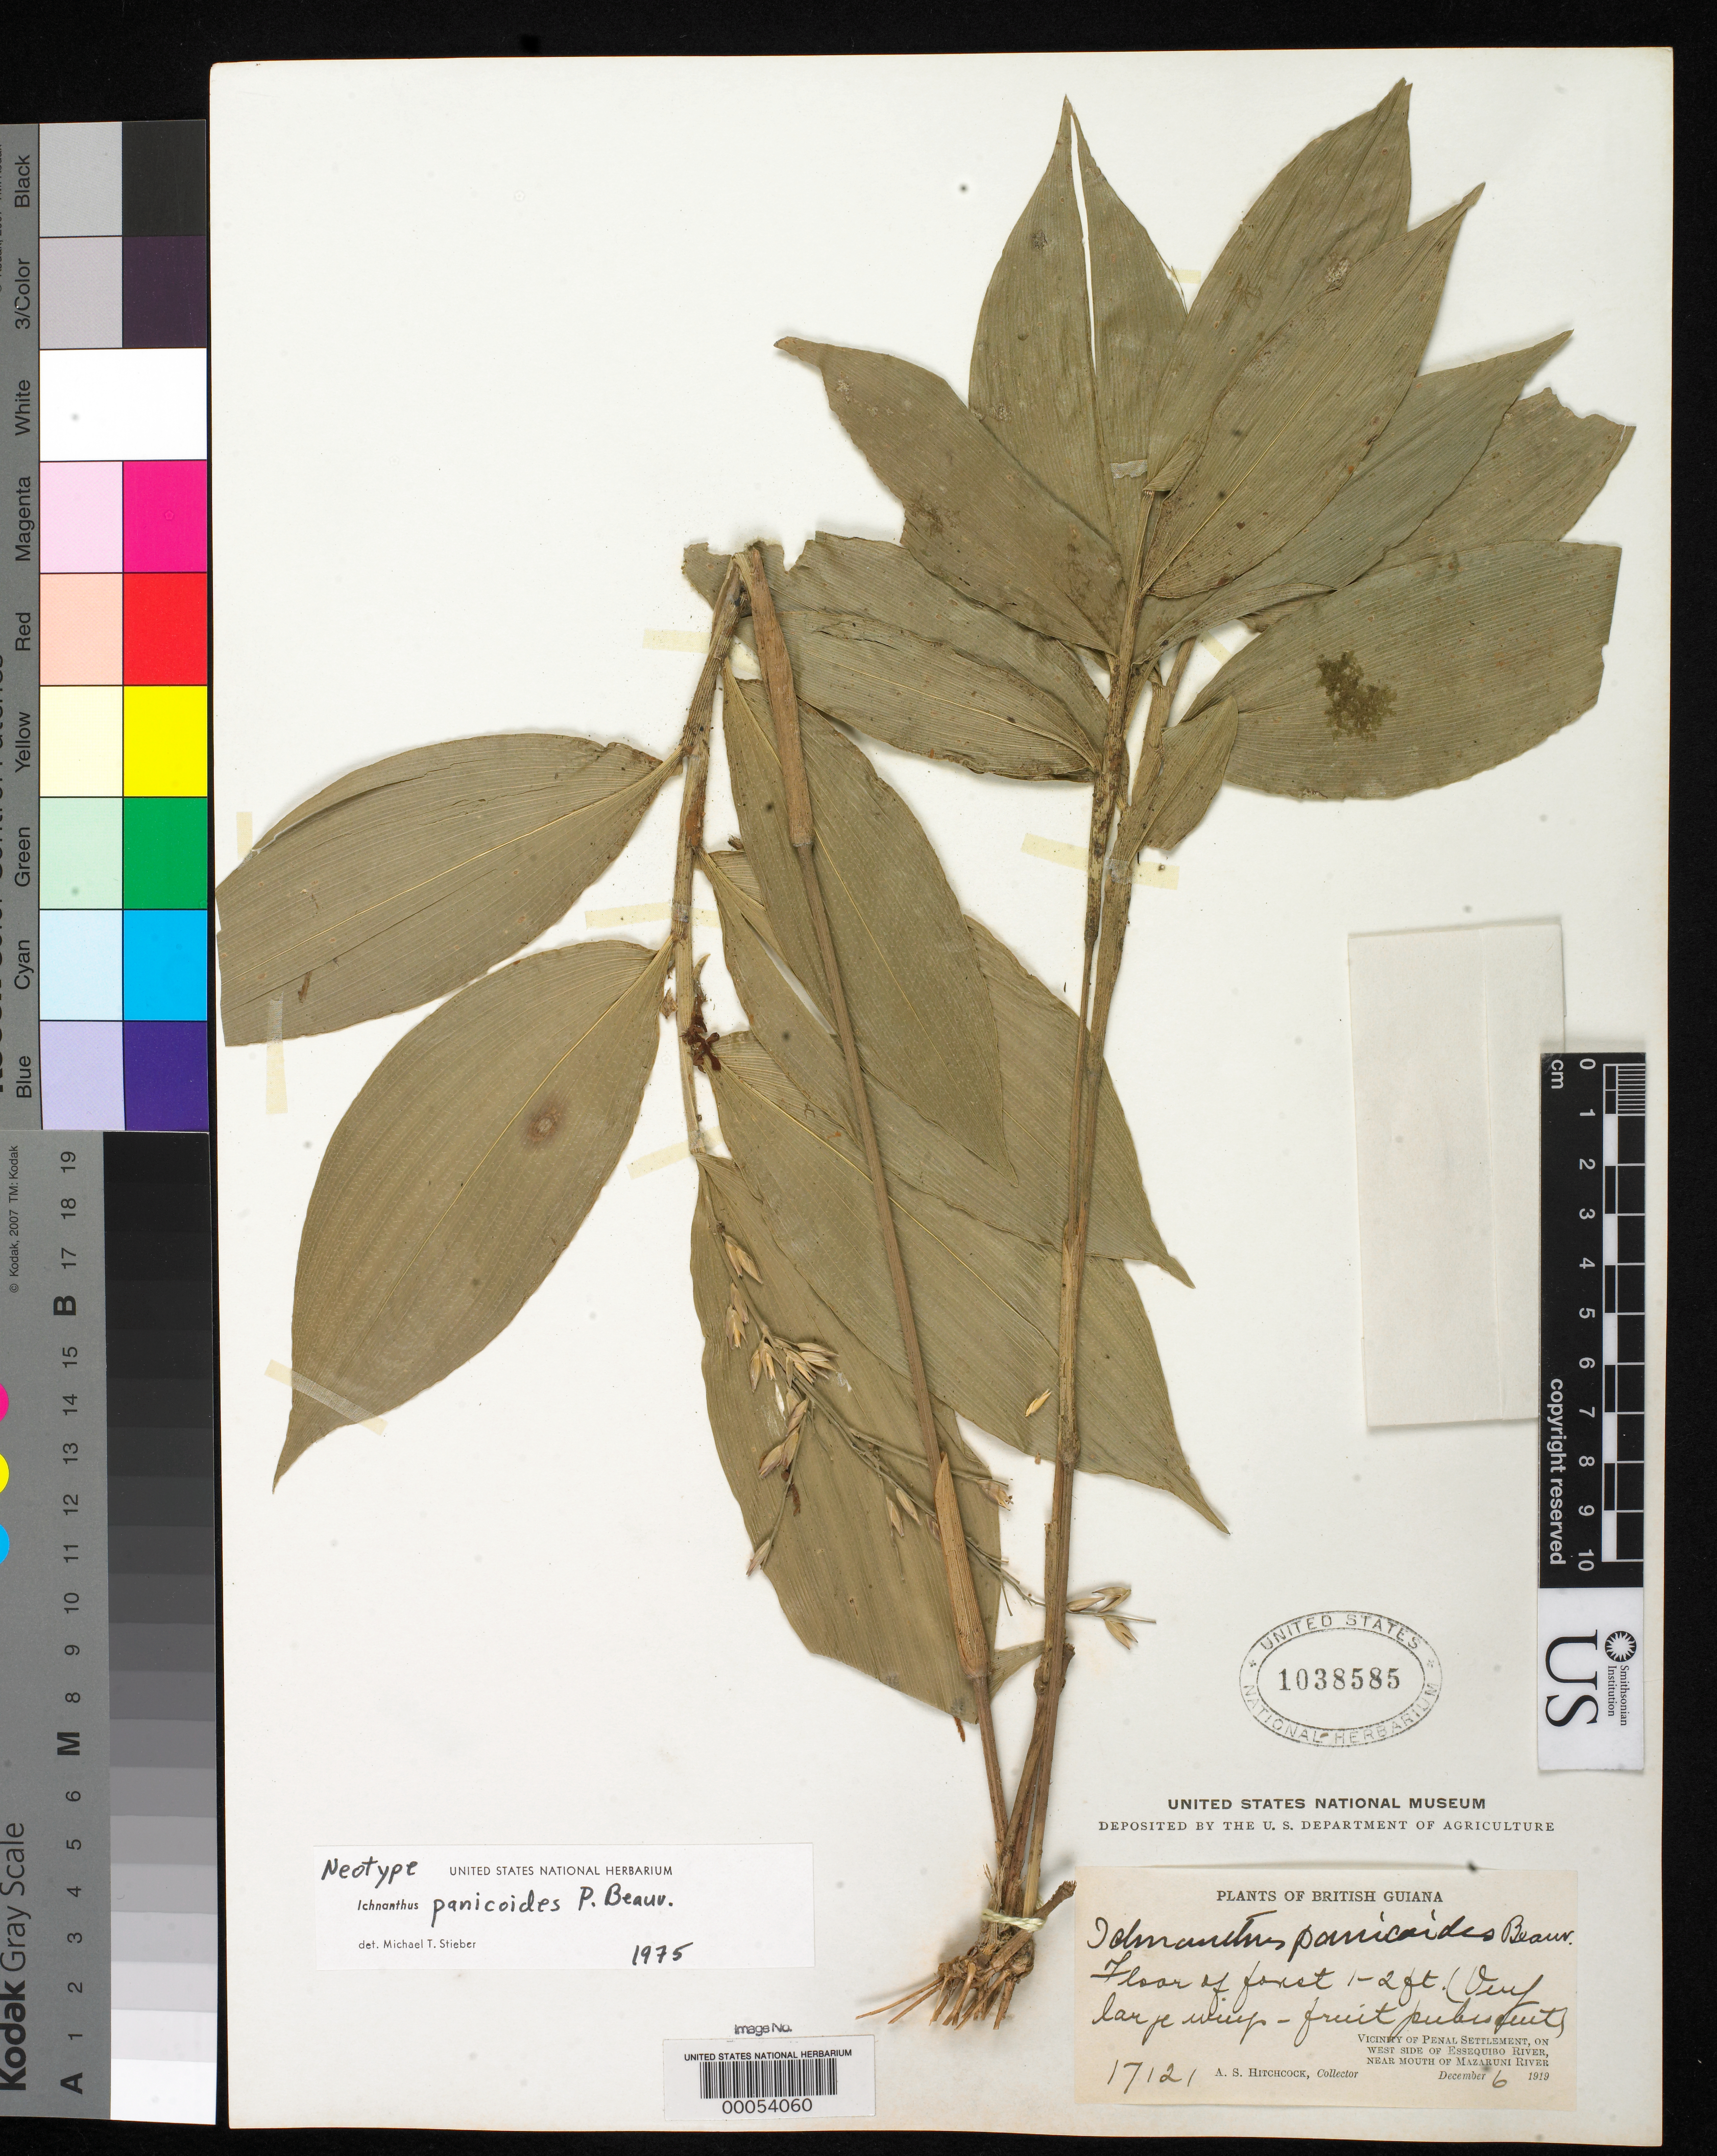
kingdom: Plantae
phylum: Tracheophyta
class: Liliopsida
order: Poales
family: Poaceae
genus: Ichnanthus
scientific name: Ichnanthus panicoides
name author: P. Beauv.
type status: Neotype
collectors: A. S. Hitchcock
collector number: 17121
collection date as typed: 06 Dec 1919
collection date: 1919-12-06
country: Guyana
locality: Vicinity of penal settlement on W side Essequibo River, near mouth of Mazaruni River.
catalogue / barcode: US 1038585